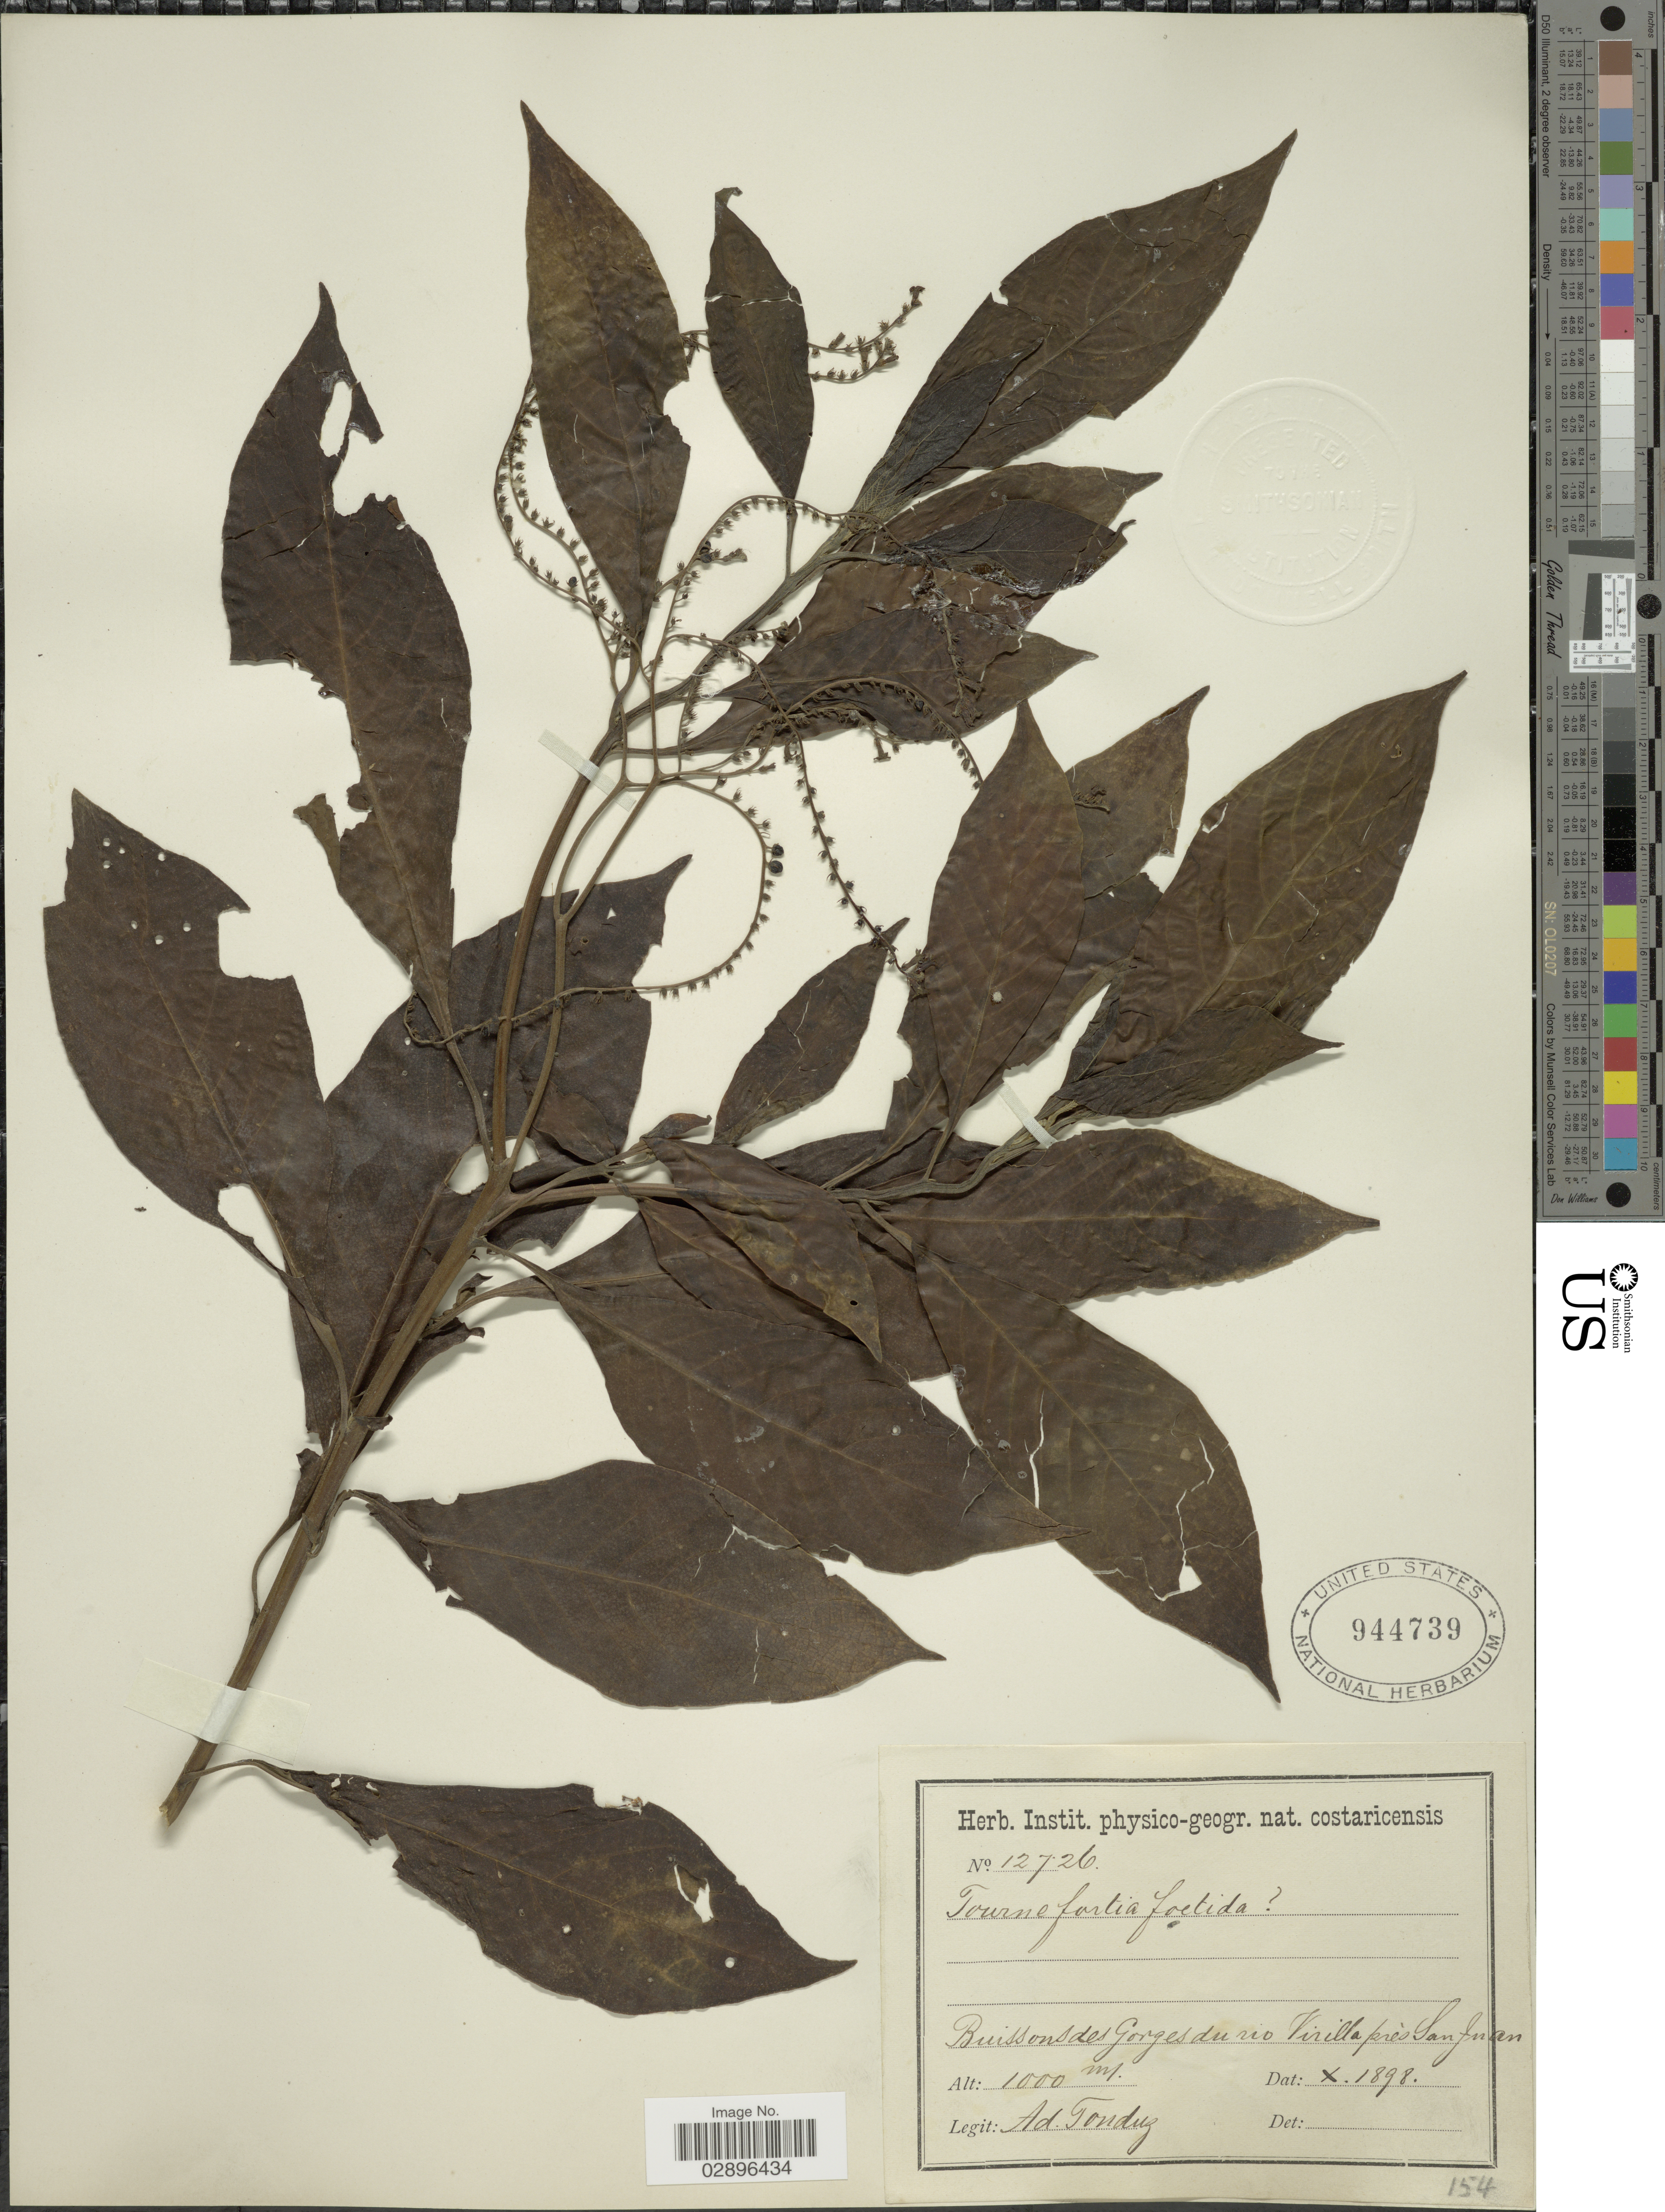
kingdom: Plantae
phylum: Tracheophyta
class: Magnoliopsida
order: Boraginales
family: Heliotropiaceae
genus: Tournefortia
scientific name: Tournefortia glabra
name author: L.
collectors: A. Tonduz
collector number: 12726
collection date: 1898-10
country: Costa Rica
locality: Buissons des Gorges du rio Virilla près San Juan.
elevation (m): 1000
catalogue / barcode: US 944739